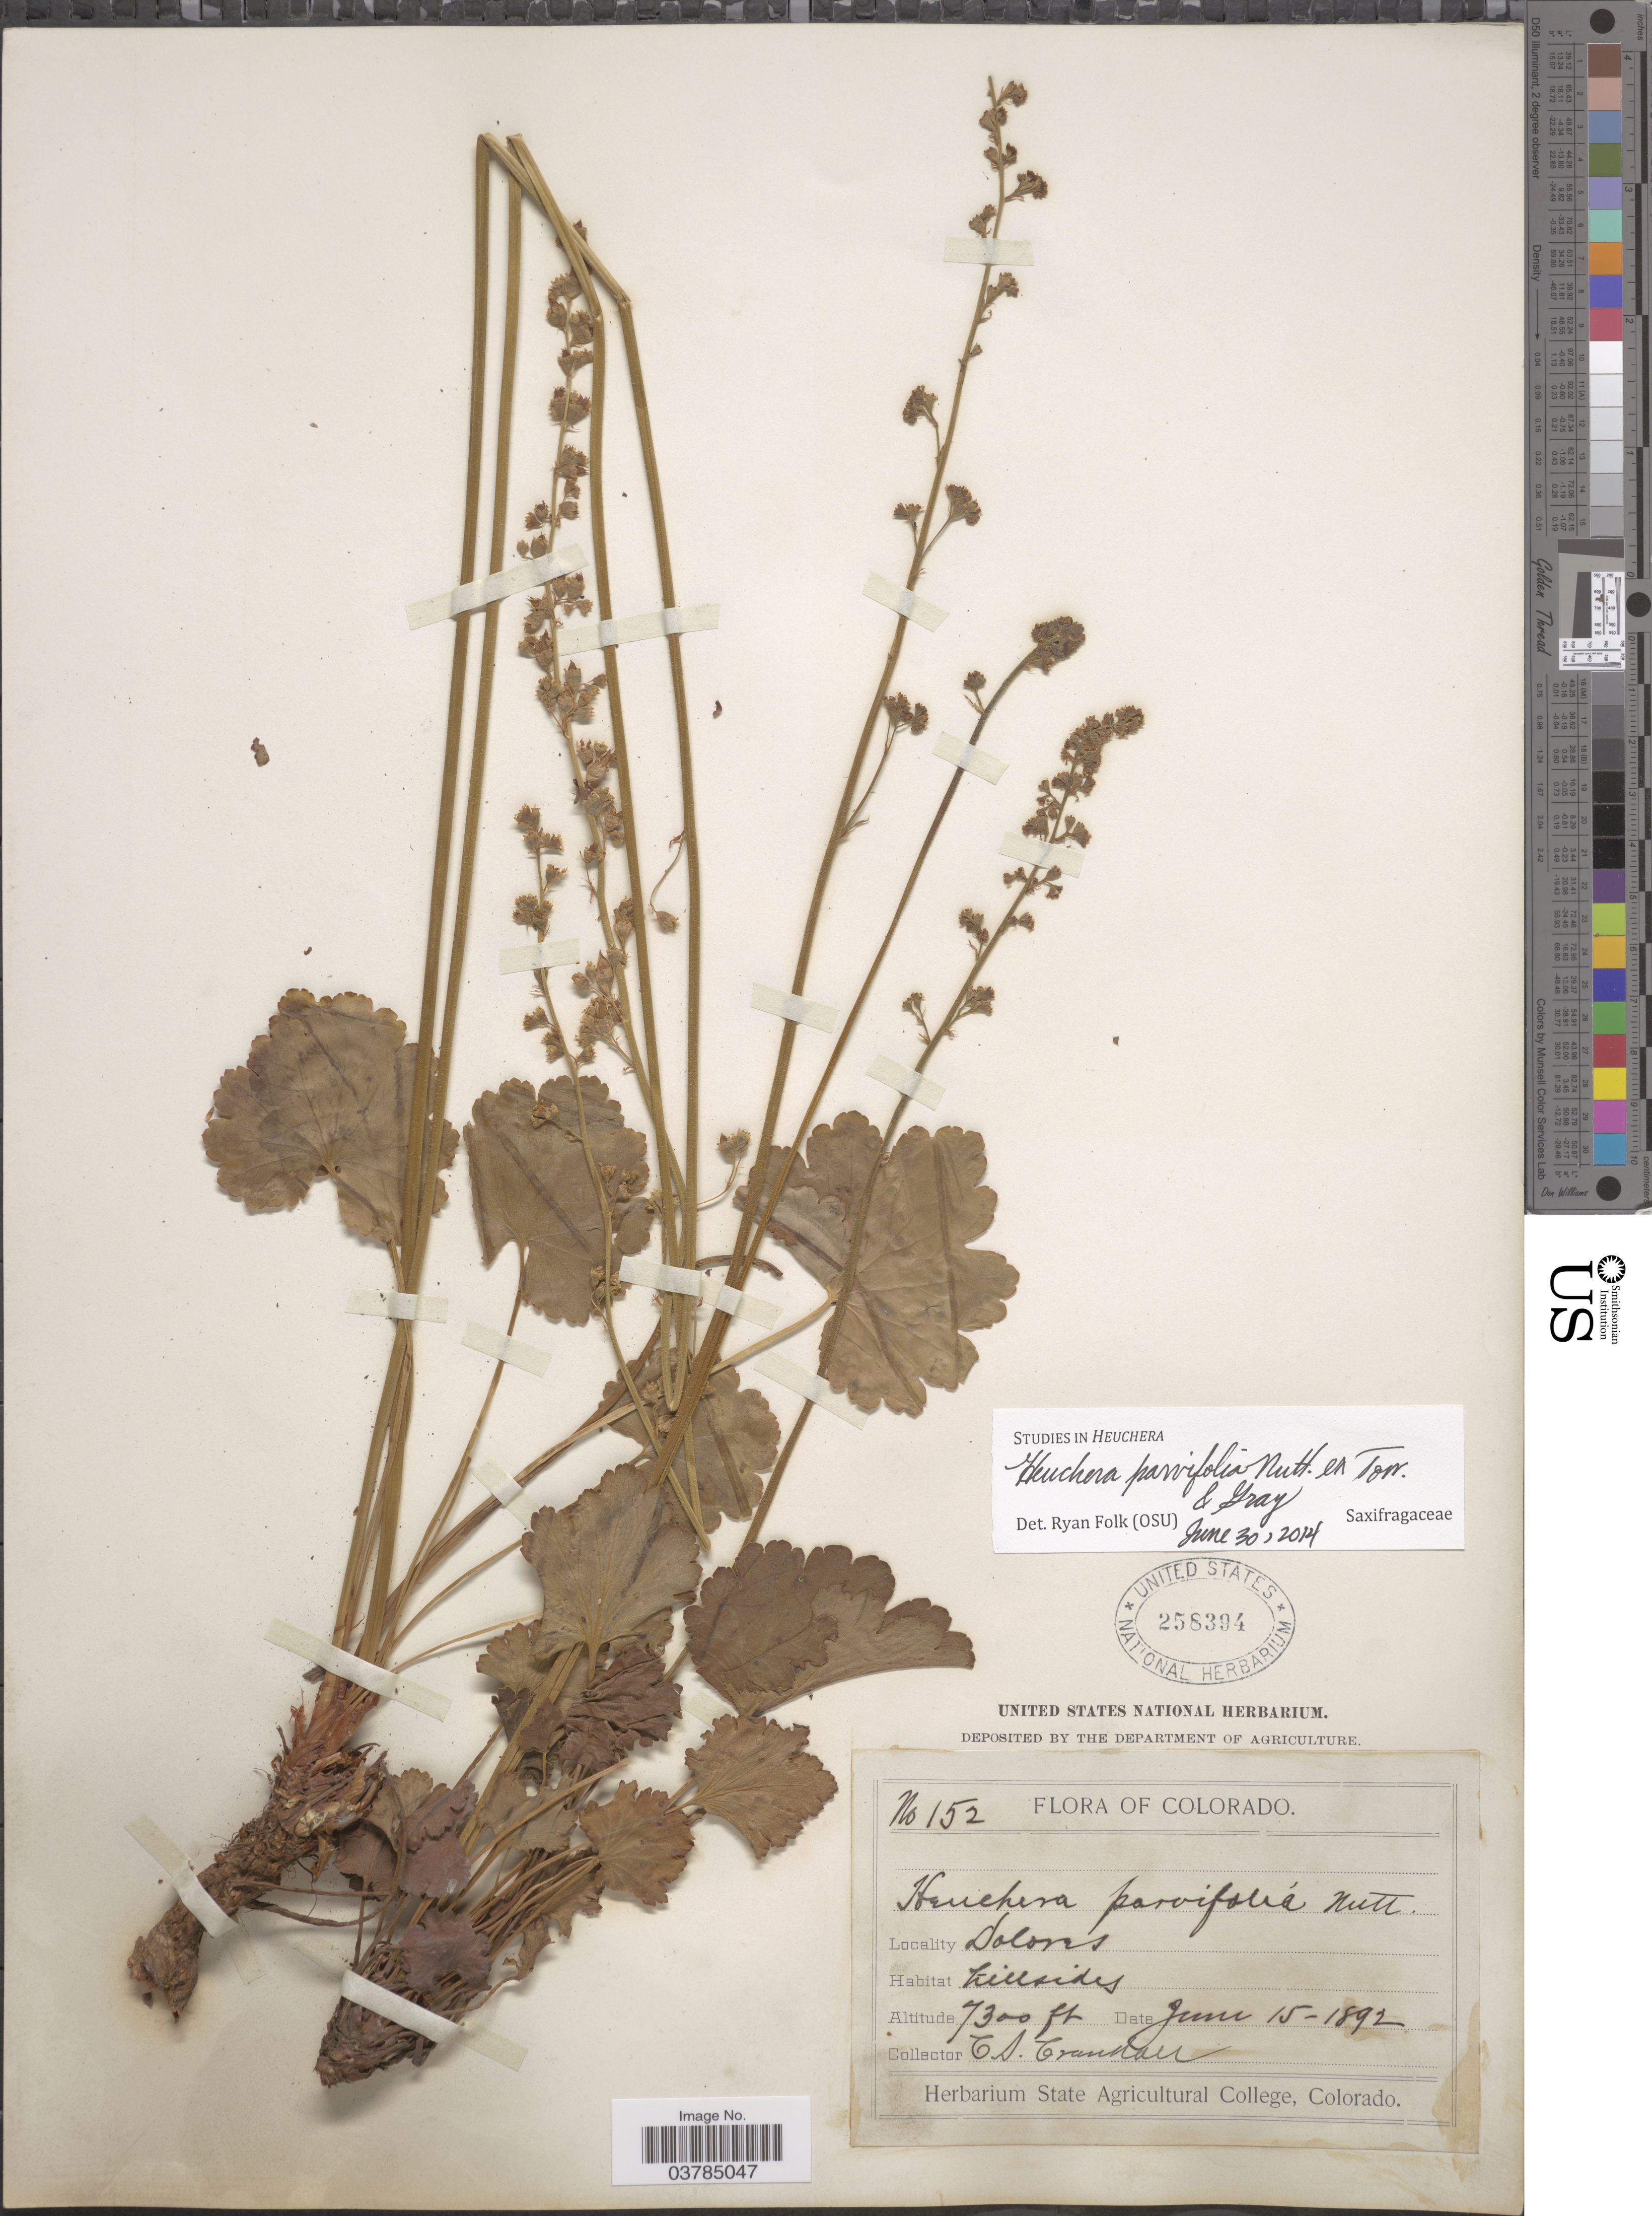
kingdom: Plantae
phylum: Tracheophyta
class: Magnoliopsida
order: Saxifragales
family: Saxifragaceae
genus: Heuchera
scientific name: Heuchera parvifolia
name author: Nutt.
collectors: C. Crandall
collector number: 152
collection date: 1892-06-15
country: United States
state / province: Colorado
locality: Dolores.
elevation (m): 2225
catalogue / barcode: US 258394